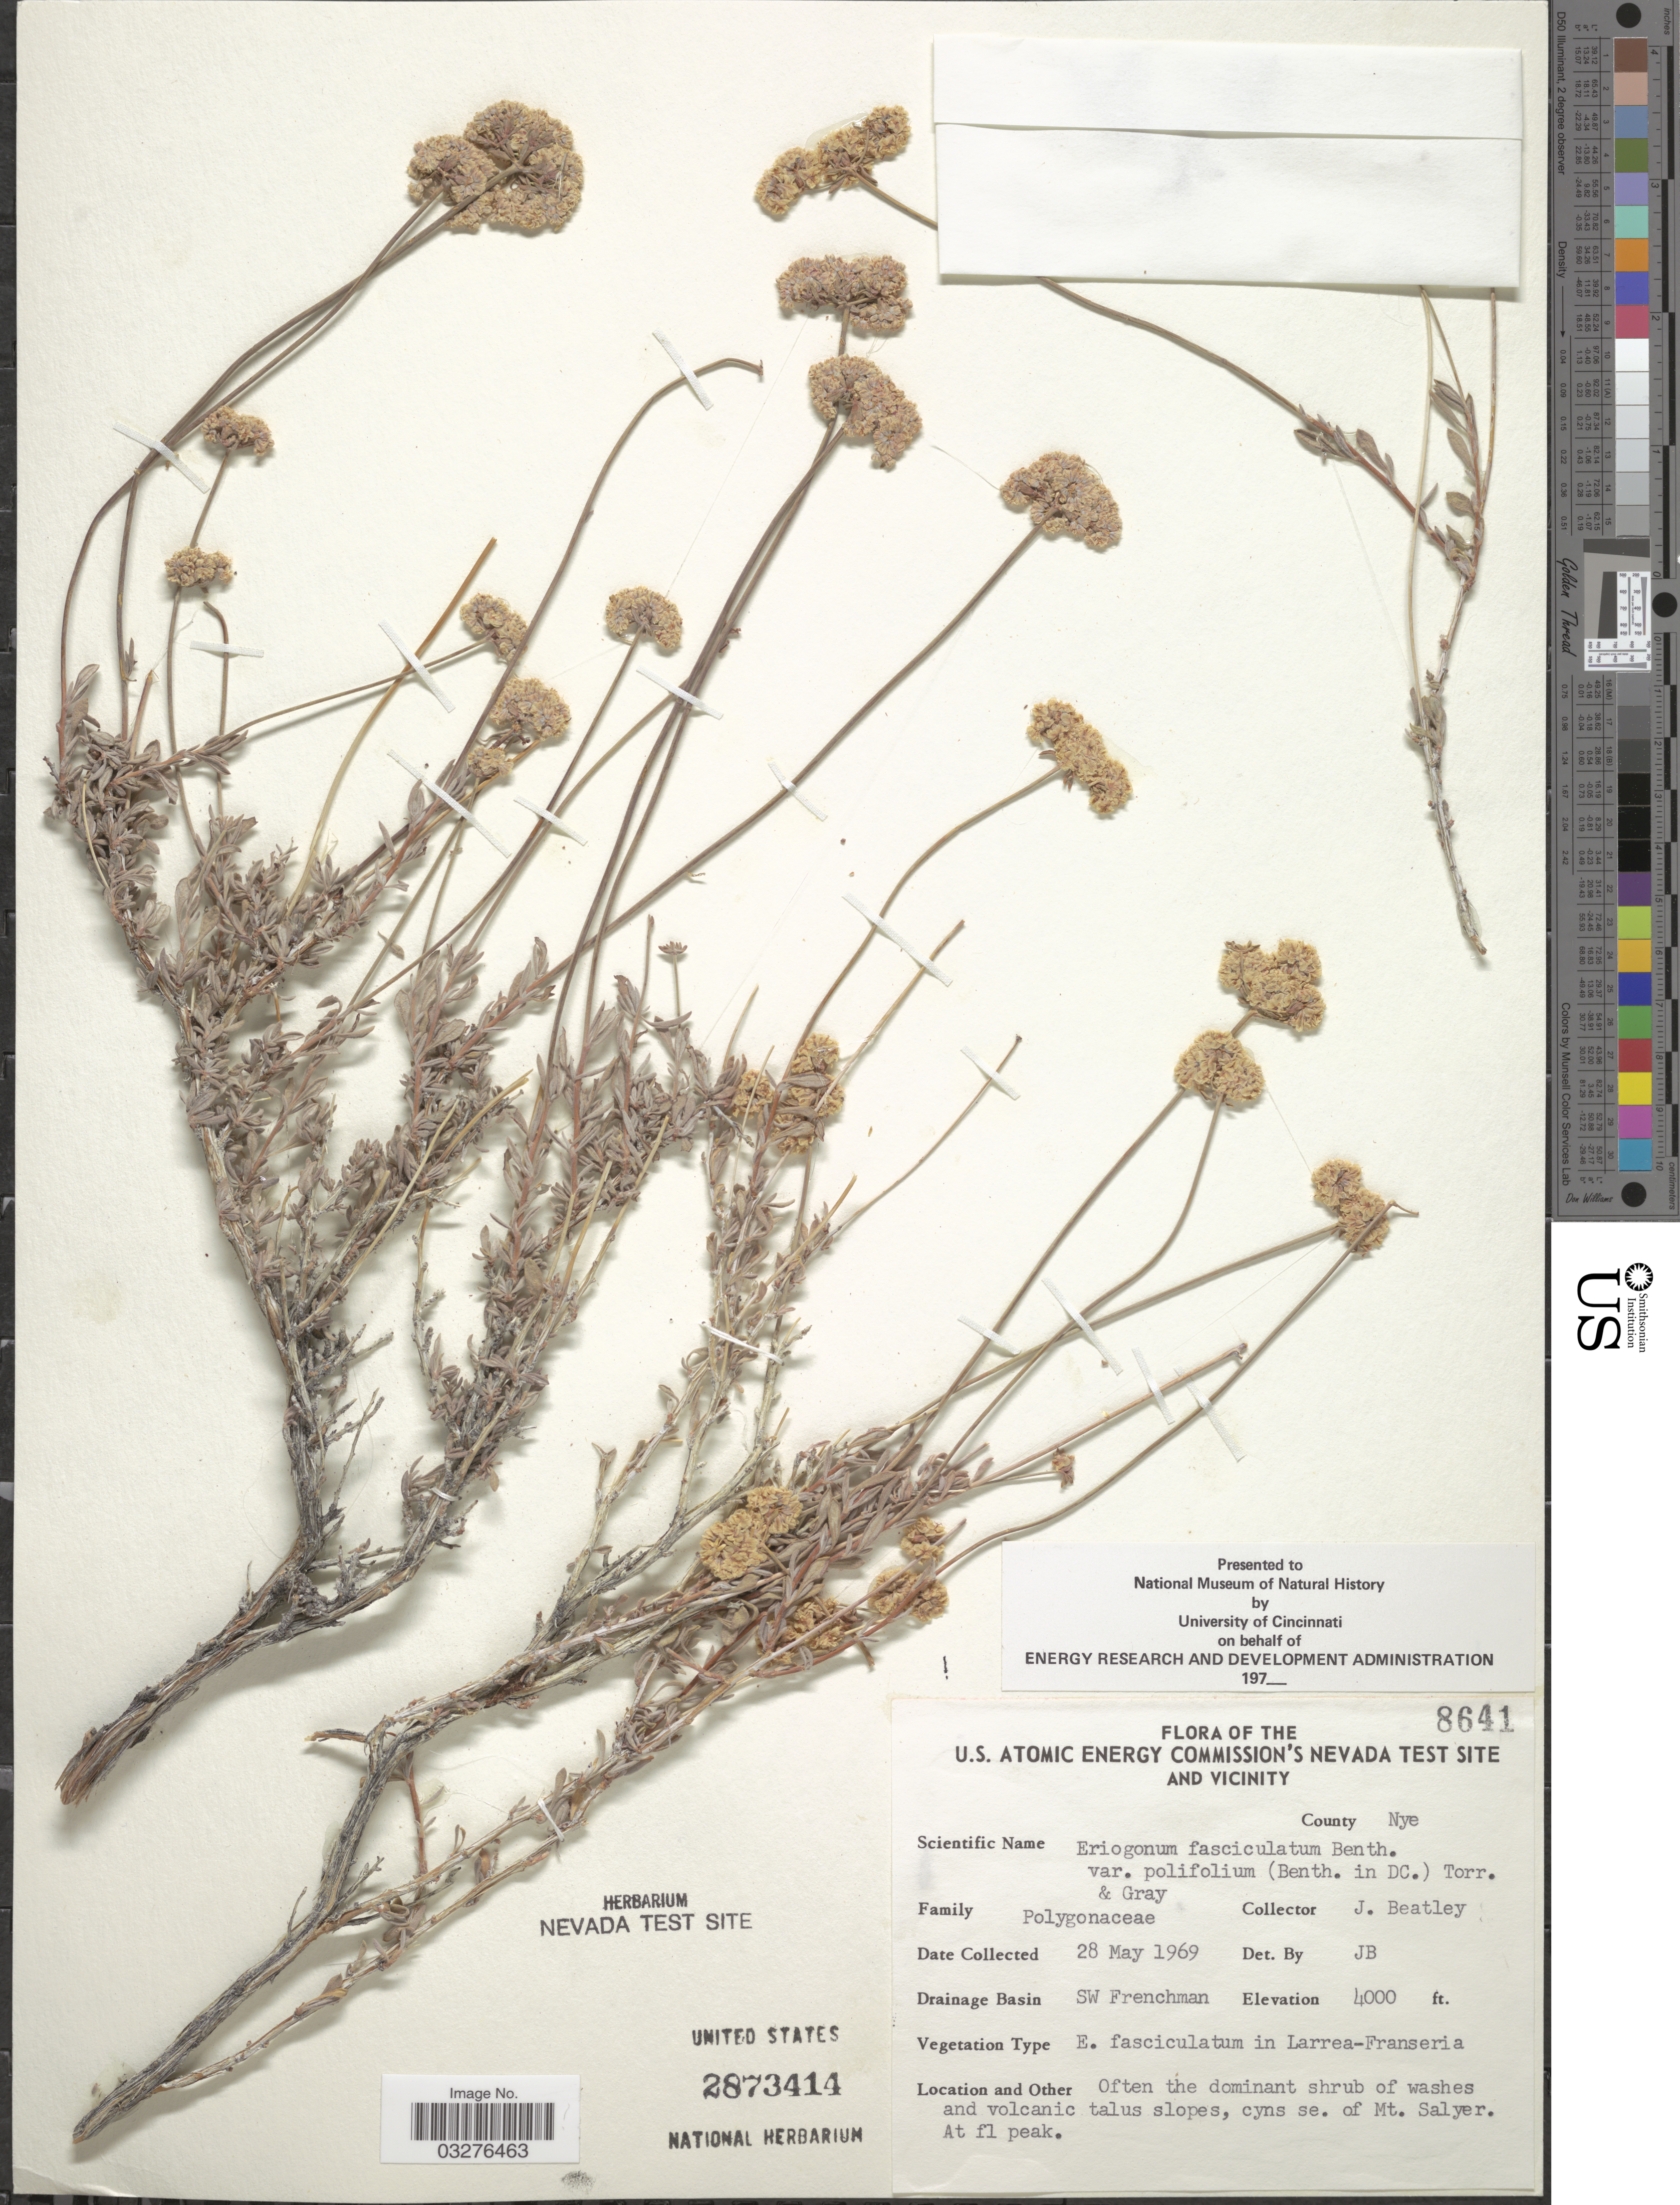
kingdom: Plantae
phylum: Tracheophyta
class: Magnoliopsida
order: Caryophyllales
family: Polygonaceae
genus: Eriogonum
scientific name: Eriogonum fasciculatum var. polifolium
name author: (Benth.) Torr. & A. Gray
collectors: J. C. Beatley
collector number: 8641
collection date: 1969-05-28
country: United States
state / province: Nevada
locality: U.S. Atomic Energy Commission's Nevada Test Site and vicinity, County Nye, Drainage Basin SW Frenchman, cyns se. of Mt. Salyer. At fl. peak.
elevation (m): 1219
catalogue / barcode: US 2873414